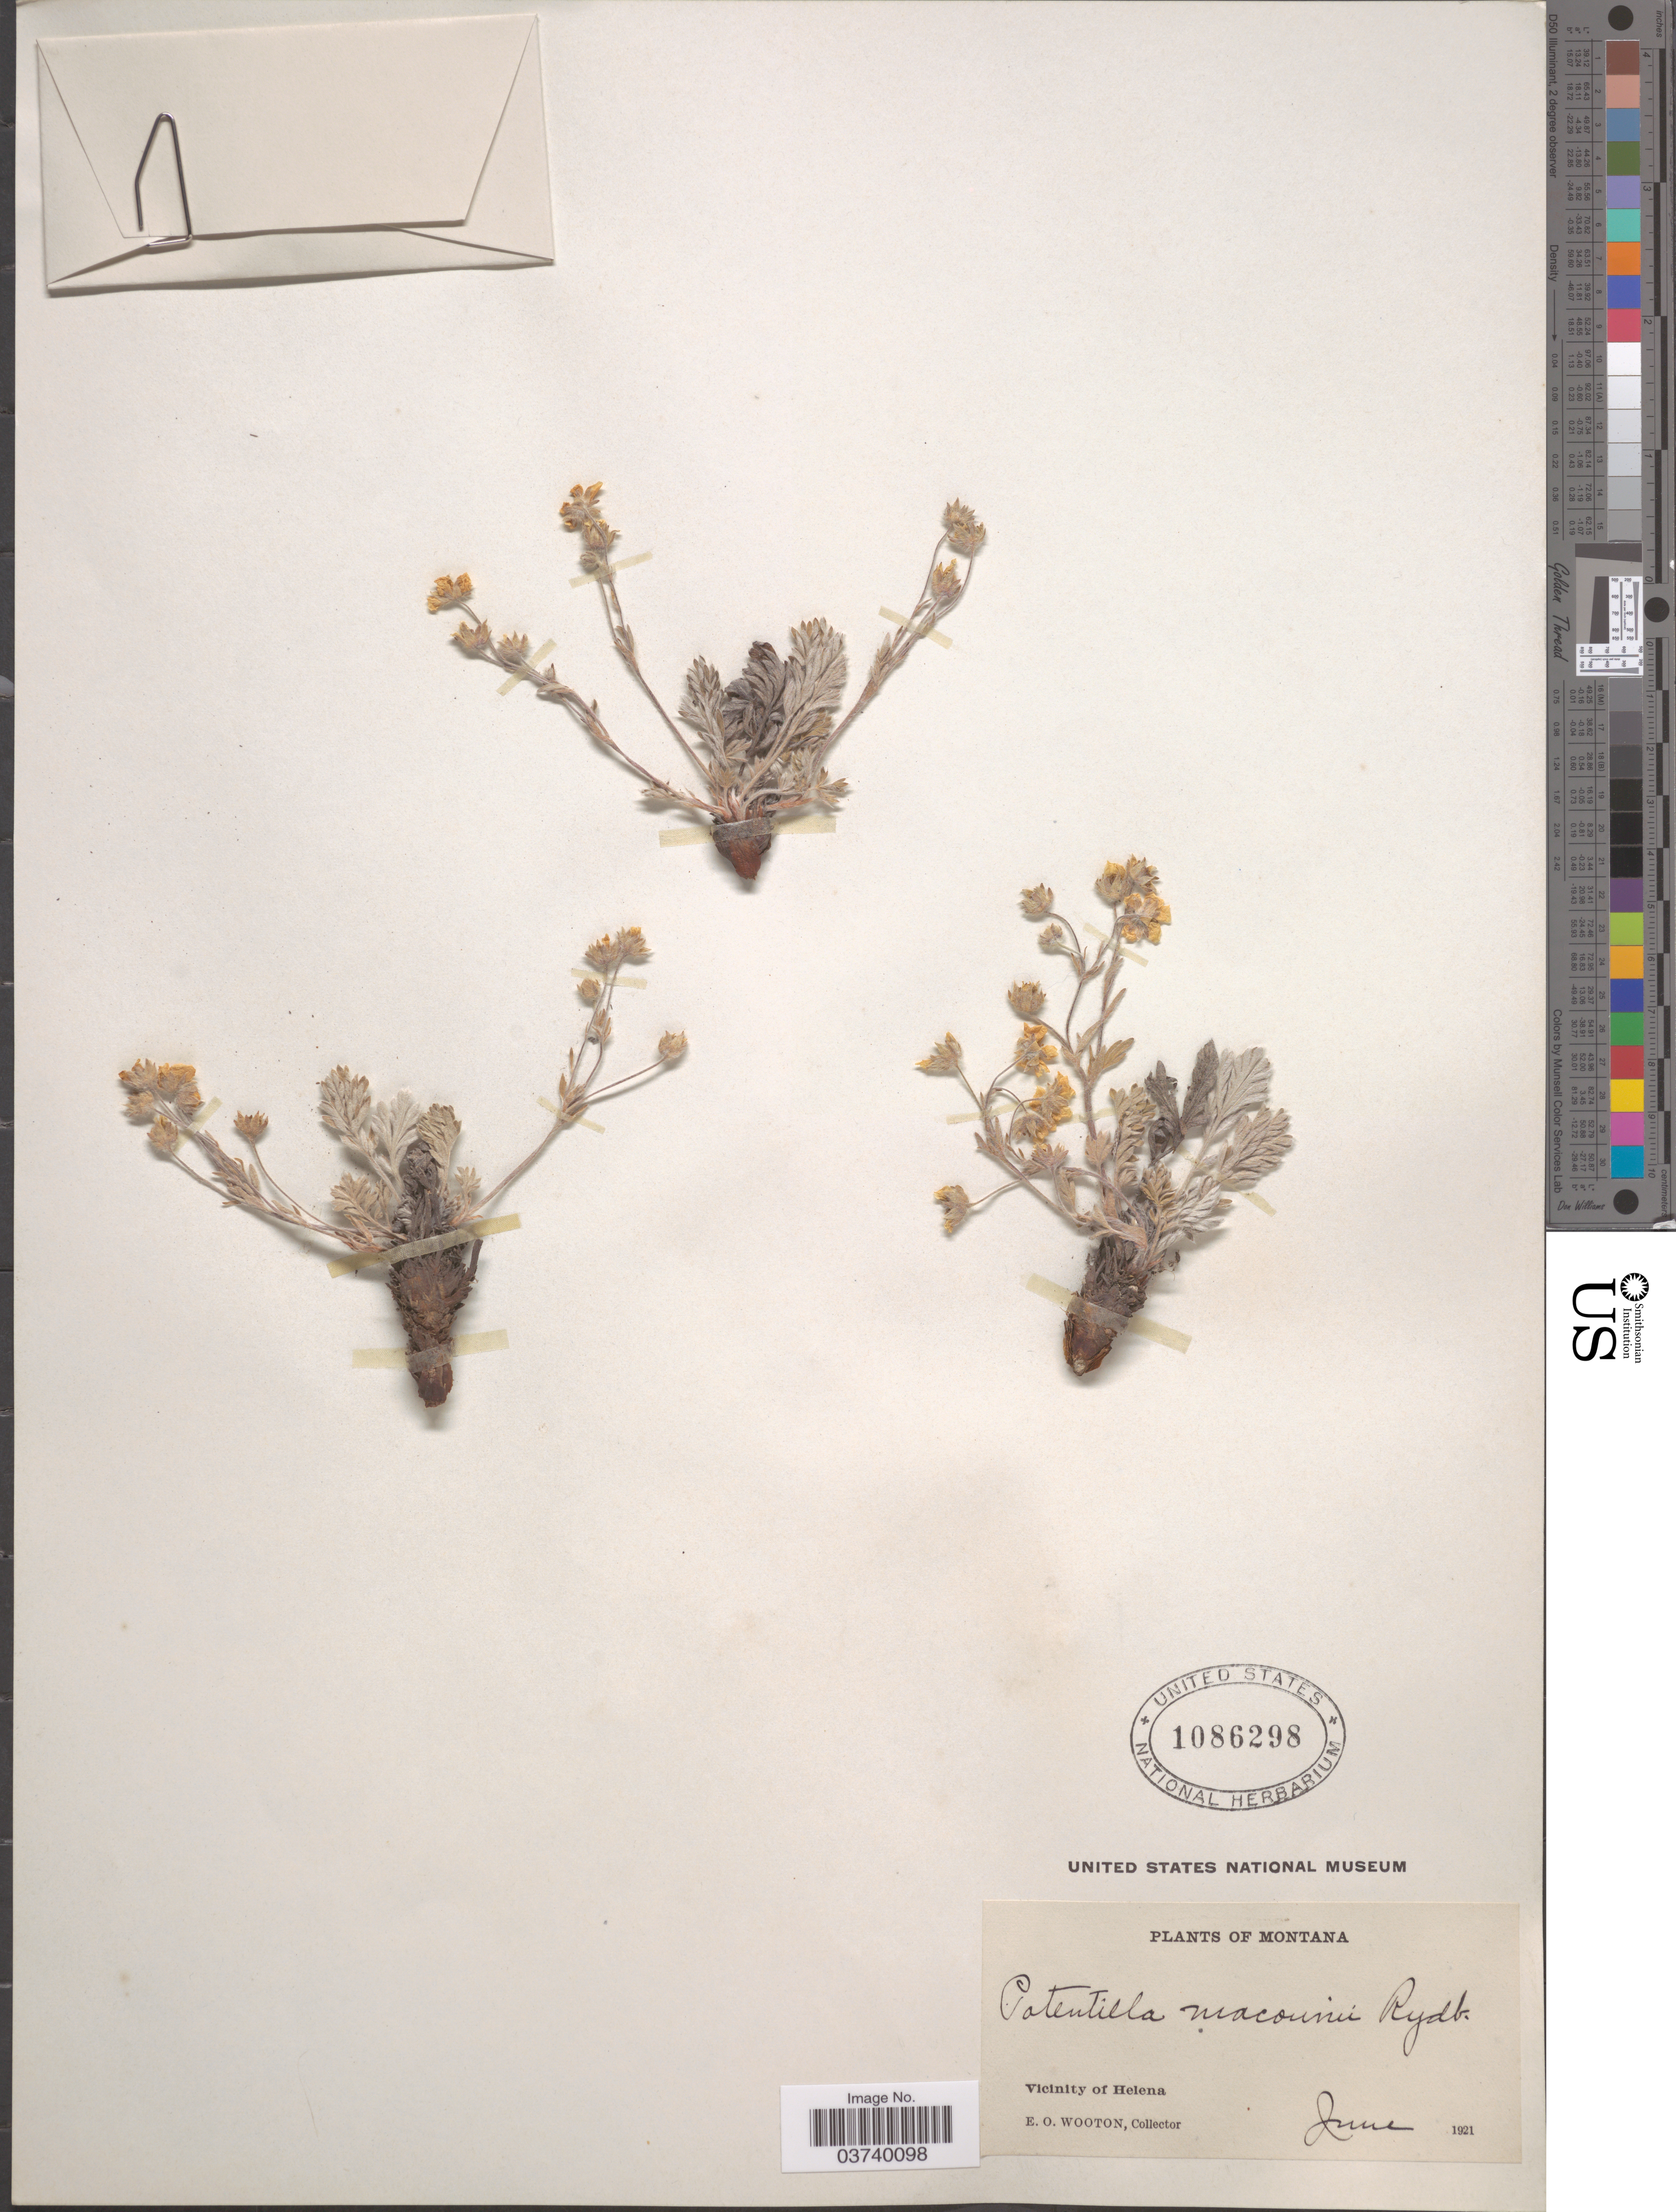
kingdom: Plantae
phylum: Tracheophyta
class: Magnoliopsida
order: Rosales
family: Rosaceae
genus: Potentilla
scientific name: Potentilla macounii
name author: Rydb.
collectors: E. O. Wooton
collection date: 1921-06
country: United States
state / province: Montana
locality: Vicinity of Helena.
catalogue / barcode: US 1086298